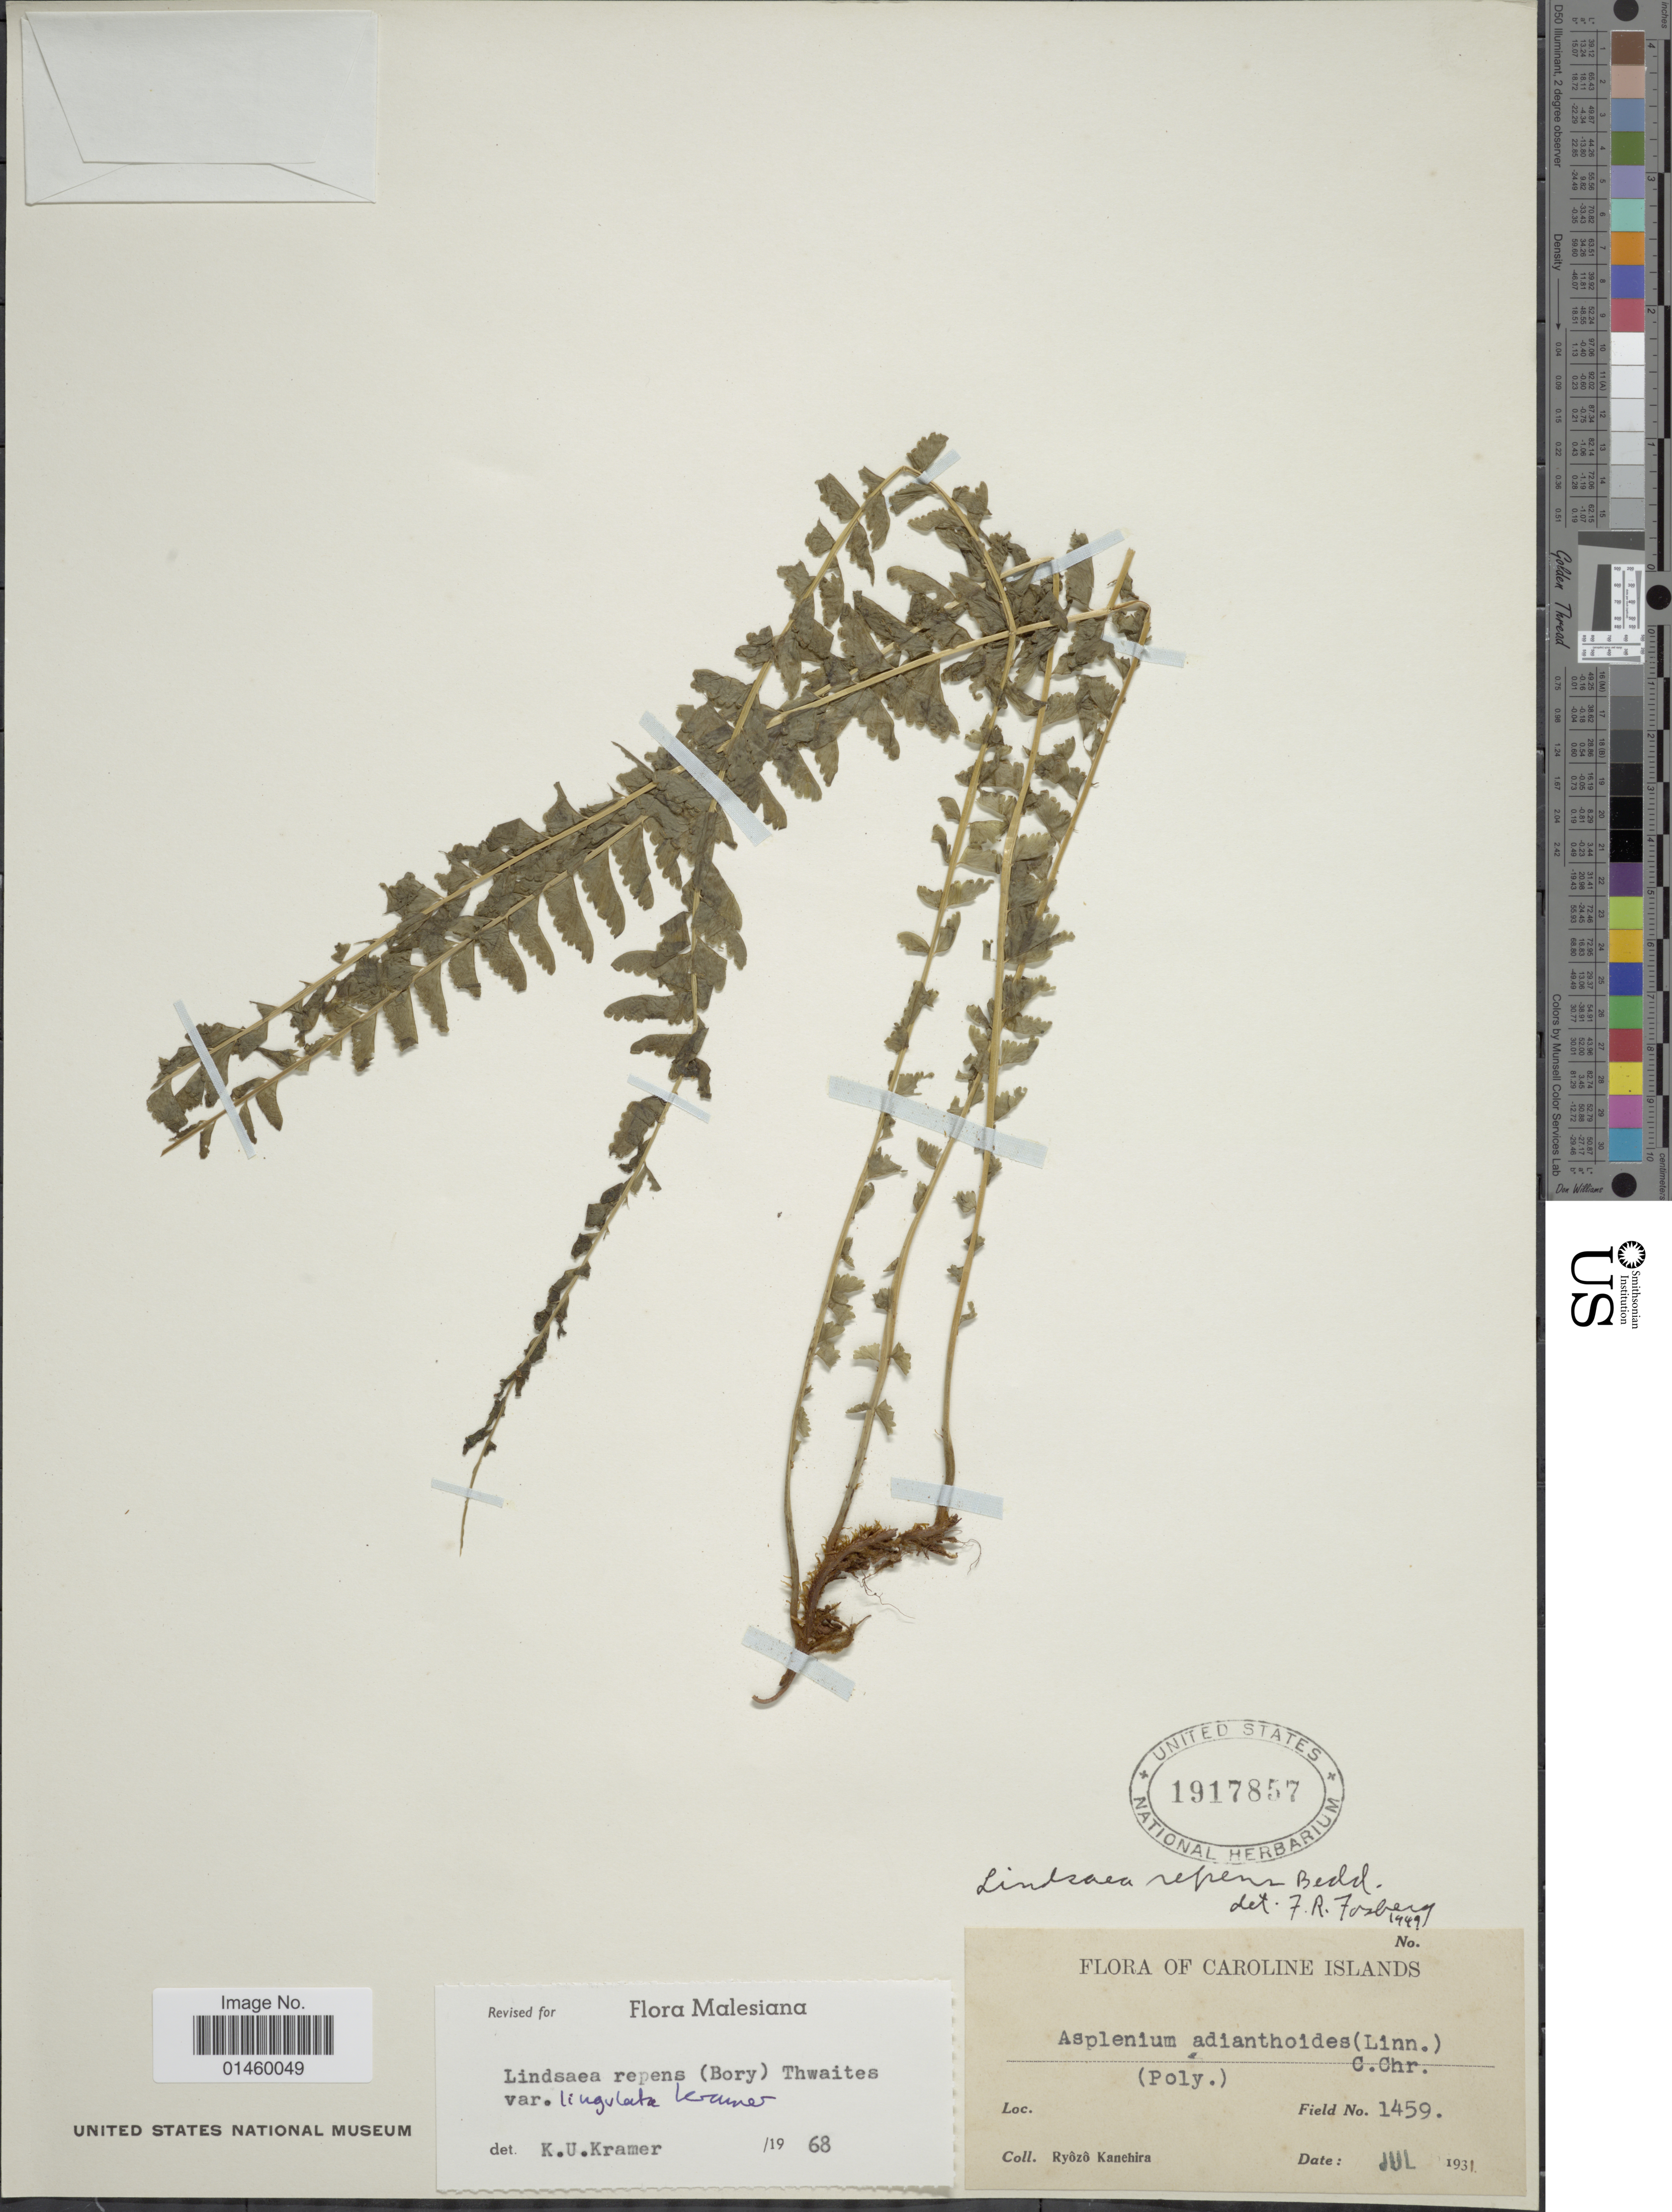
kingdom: Plantae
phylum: Tracheophyta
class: Polypodiopsida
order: Polypodiales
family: Lindsaeaceae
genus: Lindsaea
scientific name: Lindsaea repens var. lingulata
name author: K.U. Kramer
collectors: R. Kanehira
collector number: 1459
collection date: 1931-07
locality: Caroline Islands.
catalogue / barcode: US 1917857